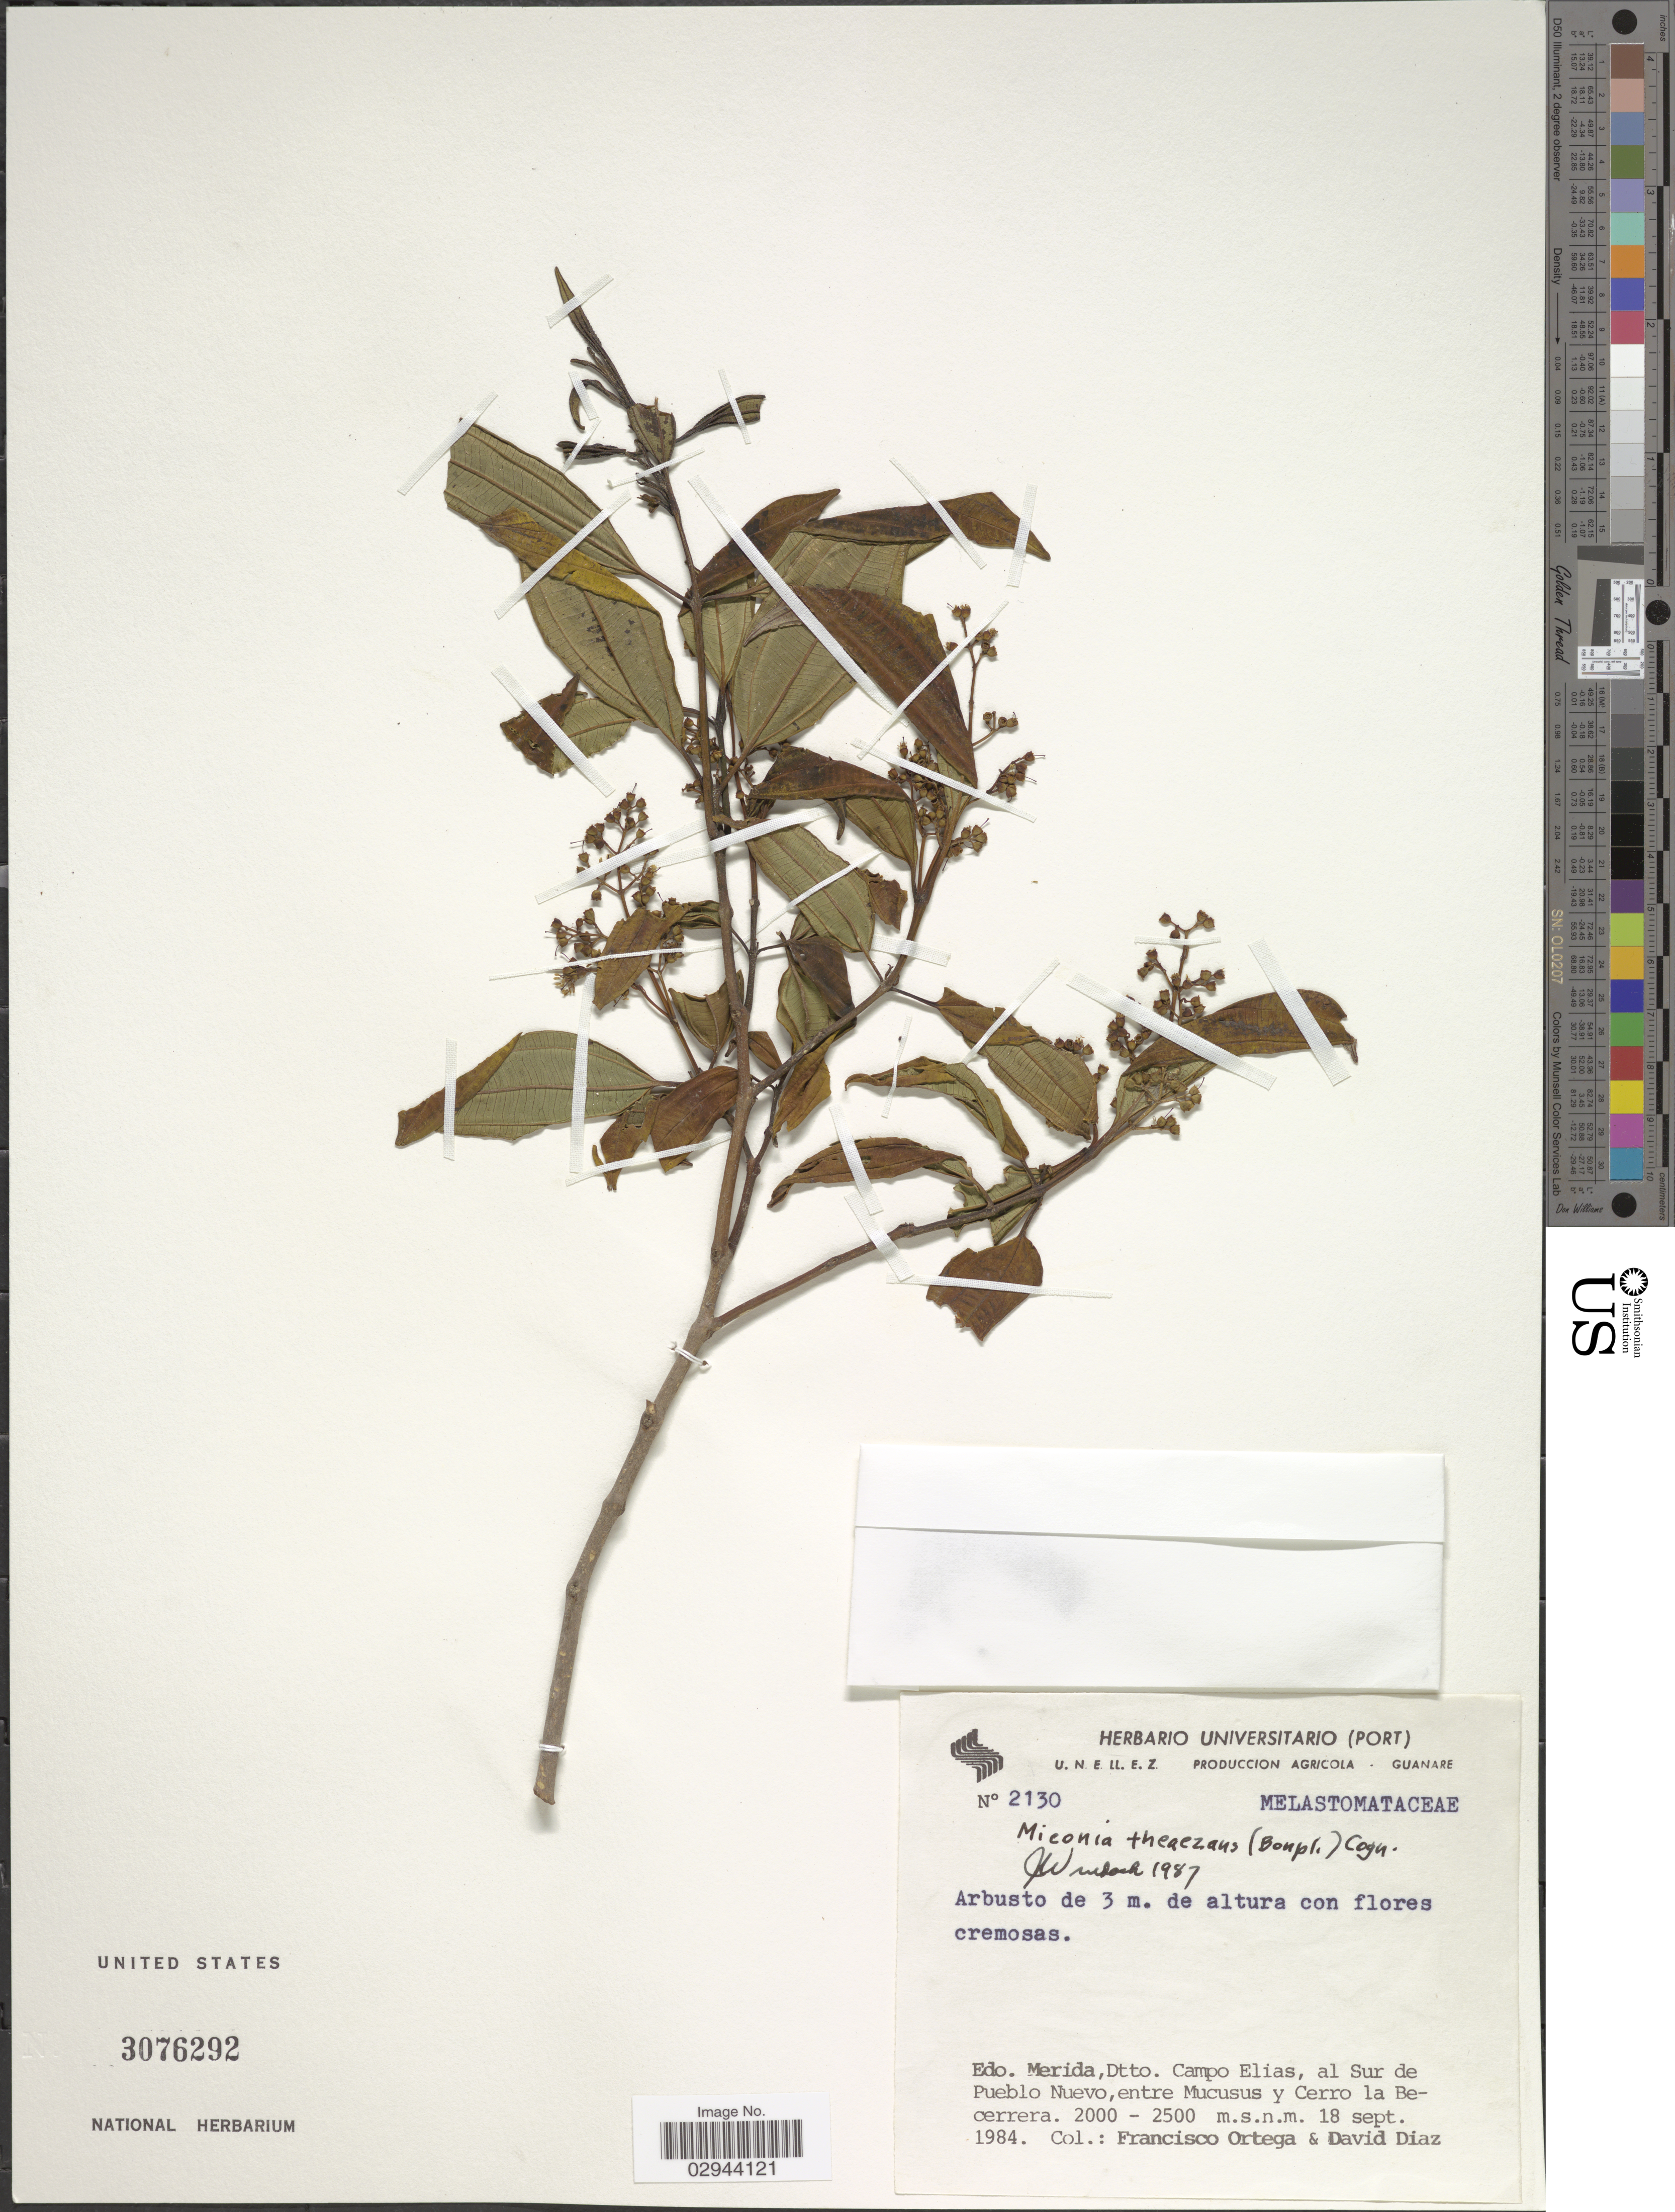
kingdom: Plantae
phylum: Tracheophyta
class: Magnoliopsida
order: Myrtales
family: Melastomataceae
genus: Miconia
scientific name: Miconia theizans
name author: (Bonpl.) Cogn.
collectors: F. J. Ortega & D. Díaz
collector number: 2130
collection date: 1984-09-18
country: Venezuela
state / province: Mérida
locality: Dtto. Campo Elias, al Sur de Pueblo Nuevo, entre Mucusus y Cerro la Becerrera.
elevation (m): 2000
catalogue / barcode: US 3076292